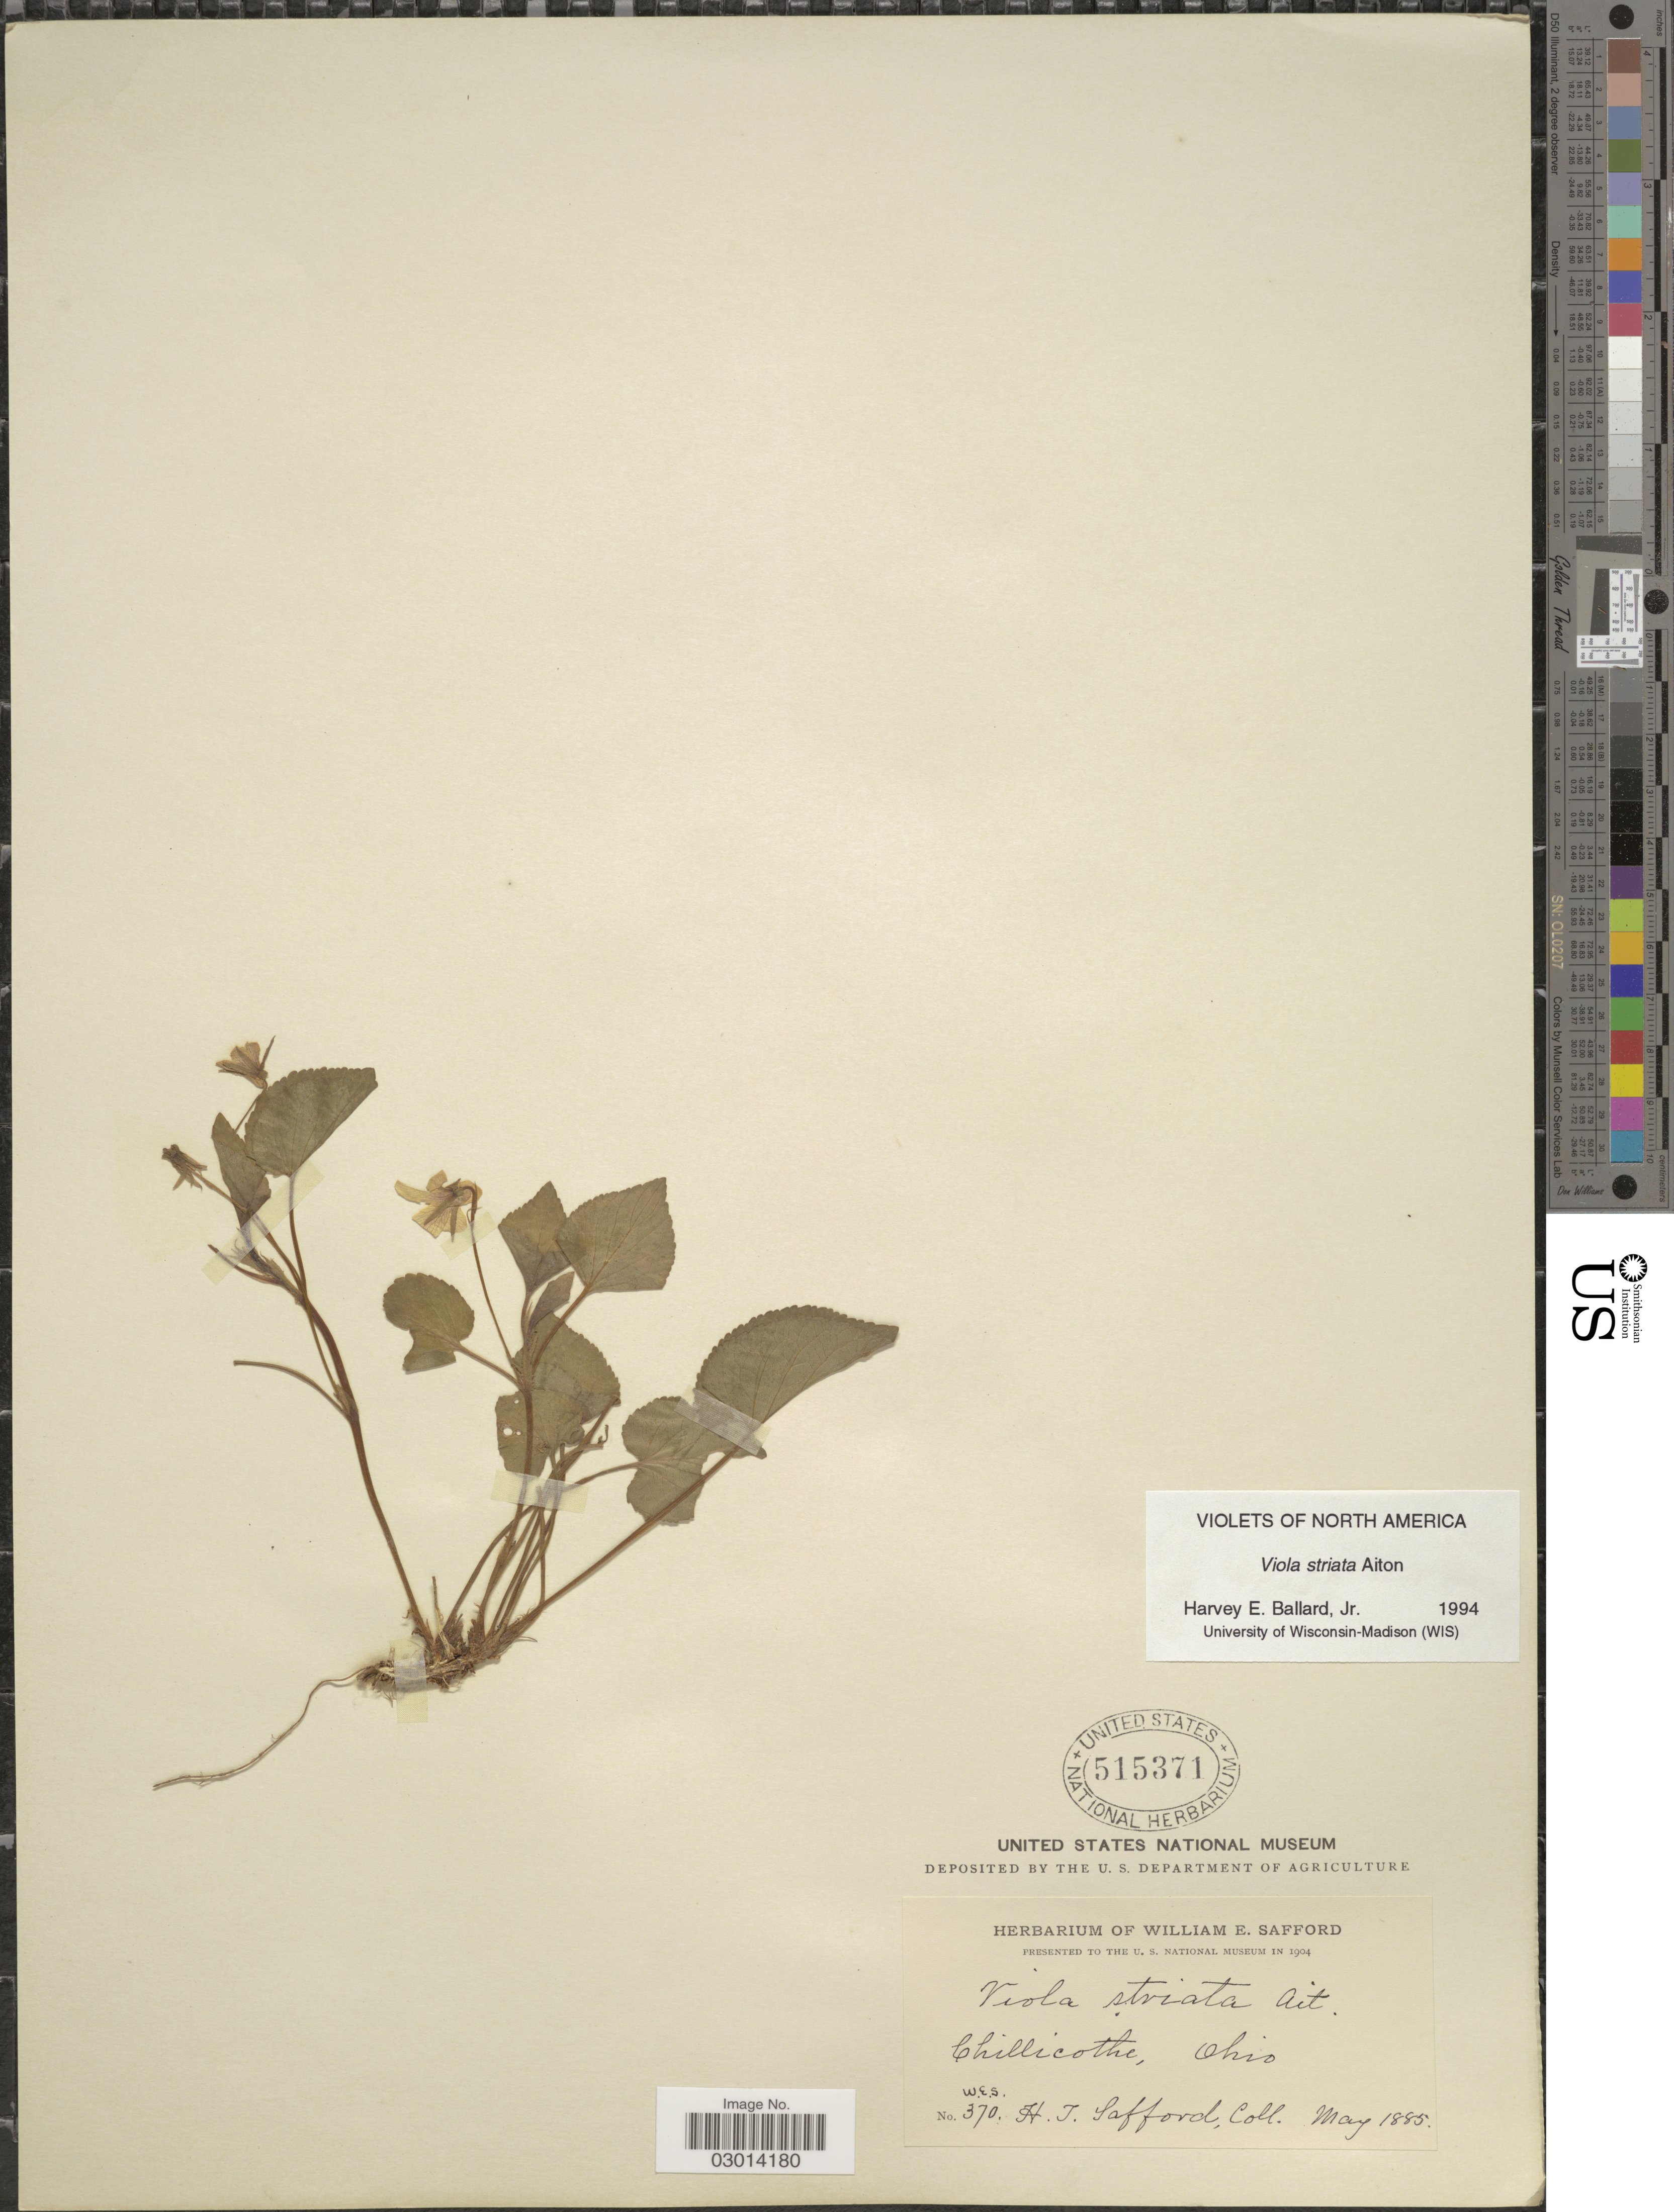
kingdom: Plantae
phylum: Tracheophyta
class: Magnoliopsida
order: Malpighiales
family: Violaceae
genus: Viola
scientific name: Viola rostrata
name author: Pursh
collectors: H. Safford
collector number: W.E.S.370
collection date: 1885-05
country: United States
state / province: Ohio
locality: Chillicothe.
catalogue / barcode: US 515371